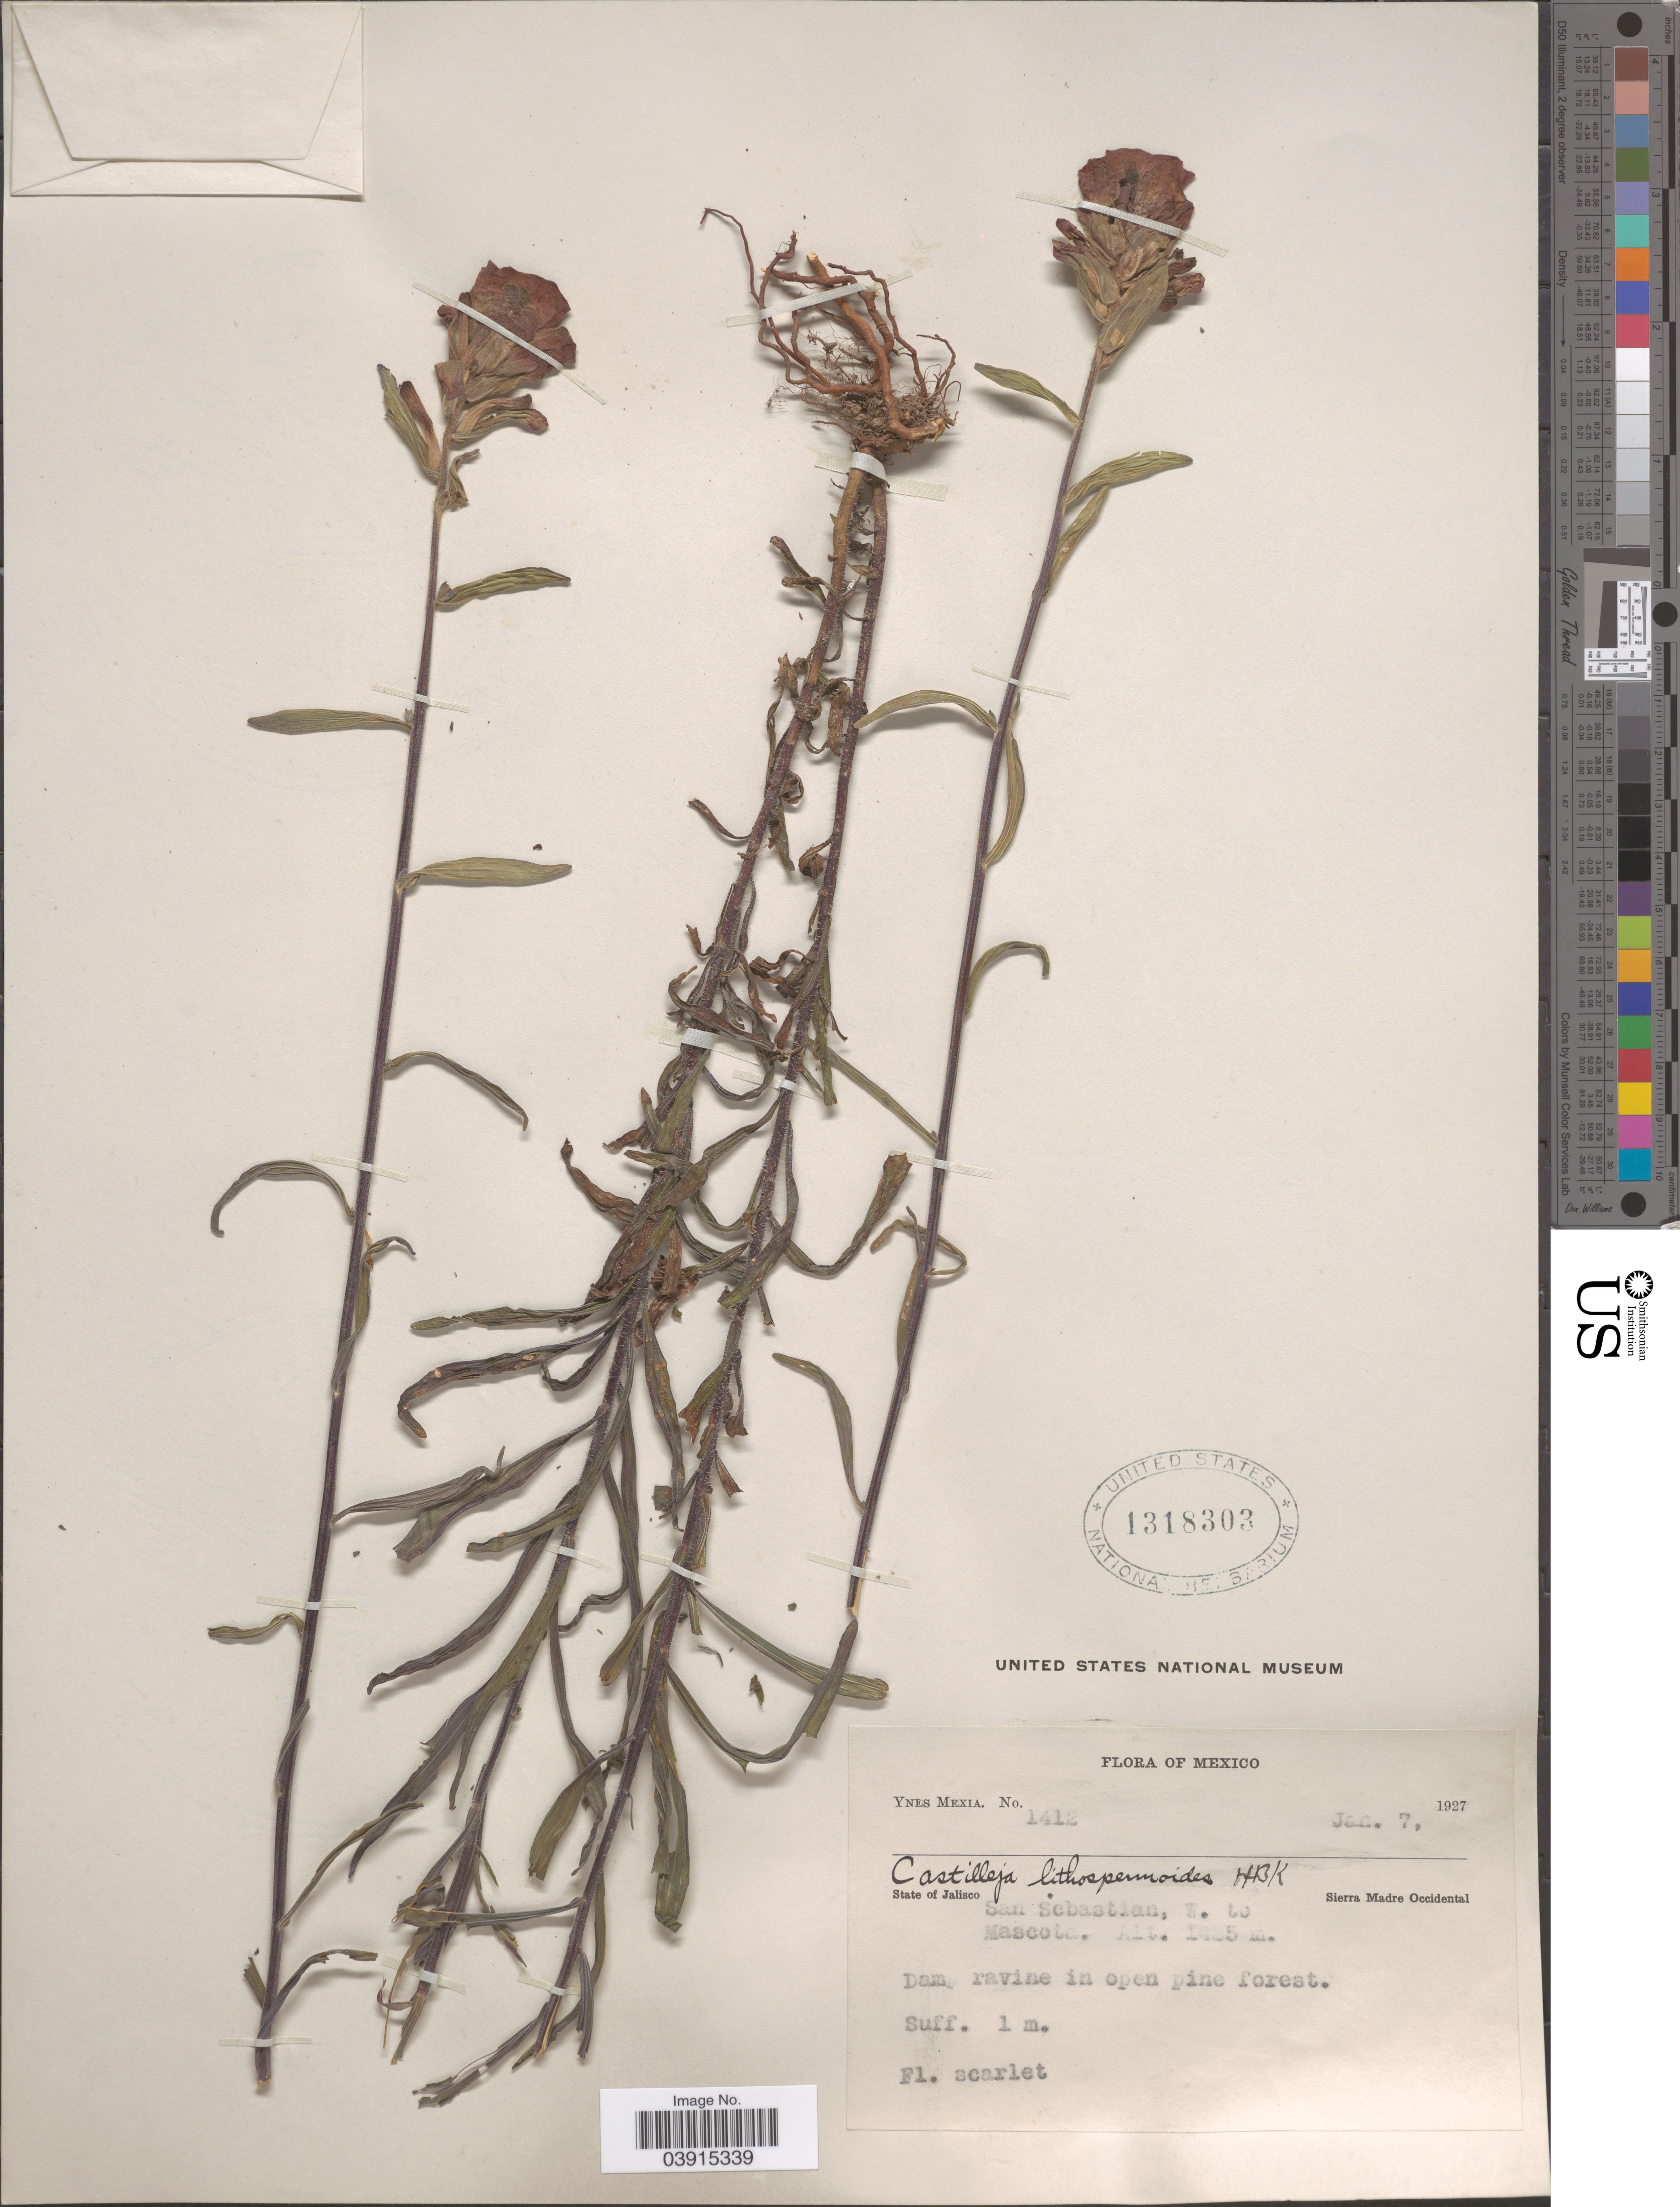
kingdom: Plantae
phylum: Tracheophyta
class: Magnoliopsida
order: Lamiales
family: Orobanchaceae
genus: Castilleja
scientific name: Castilleja lithospermoides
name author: Kunth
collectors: Y. Mexia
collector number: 1412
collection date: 1927-01-07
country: Mexico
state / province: Jalisco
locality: Sierra Madre Occidental. San Sebastian, W. to Mascota.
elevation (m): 1425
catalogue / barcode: US 1318303